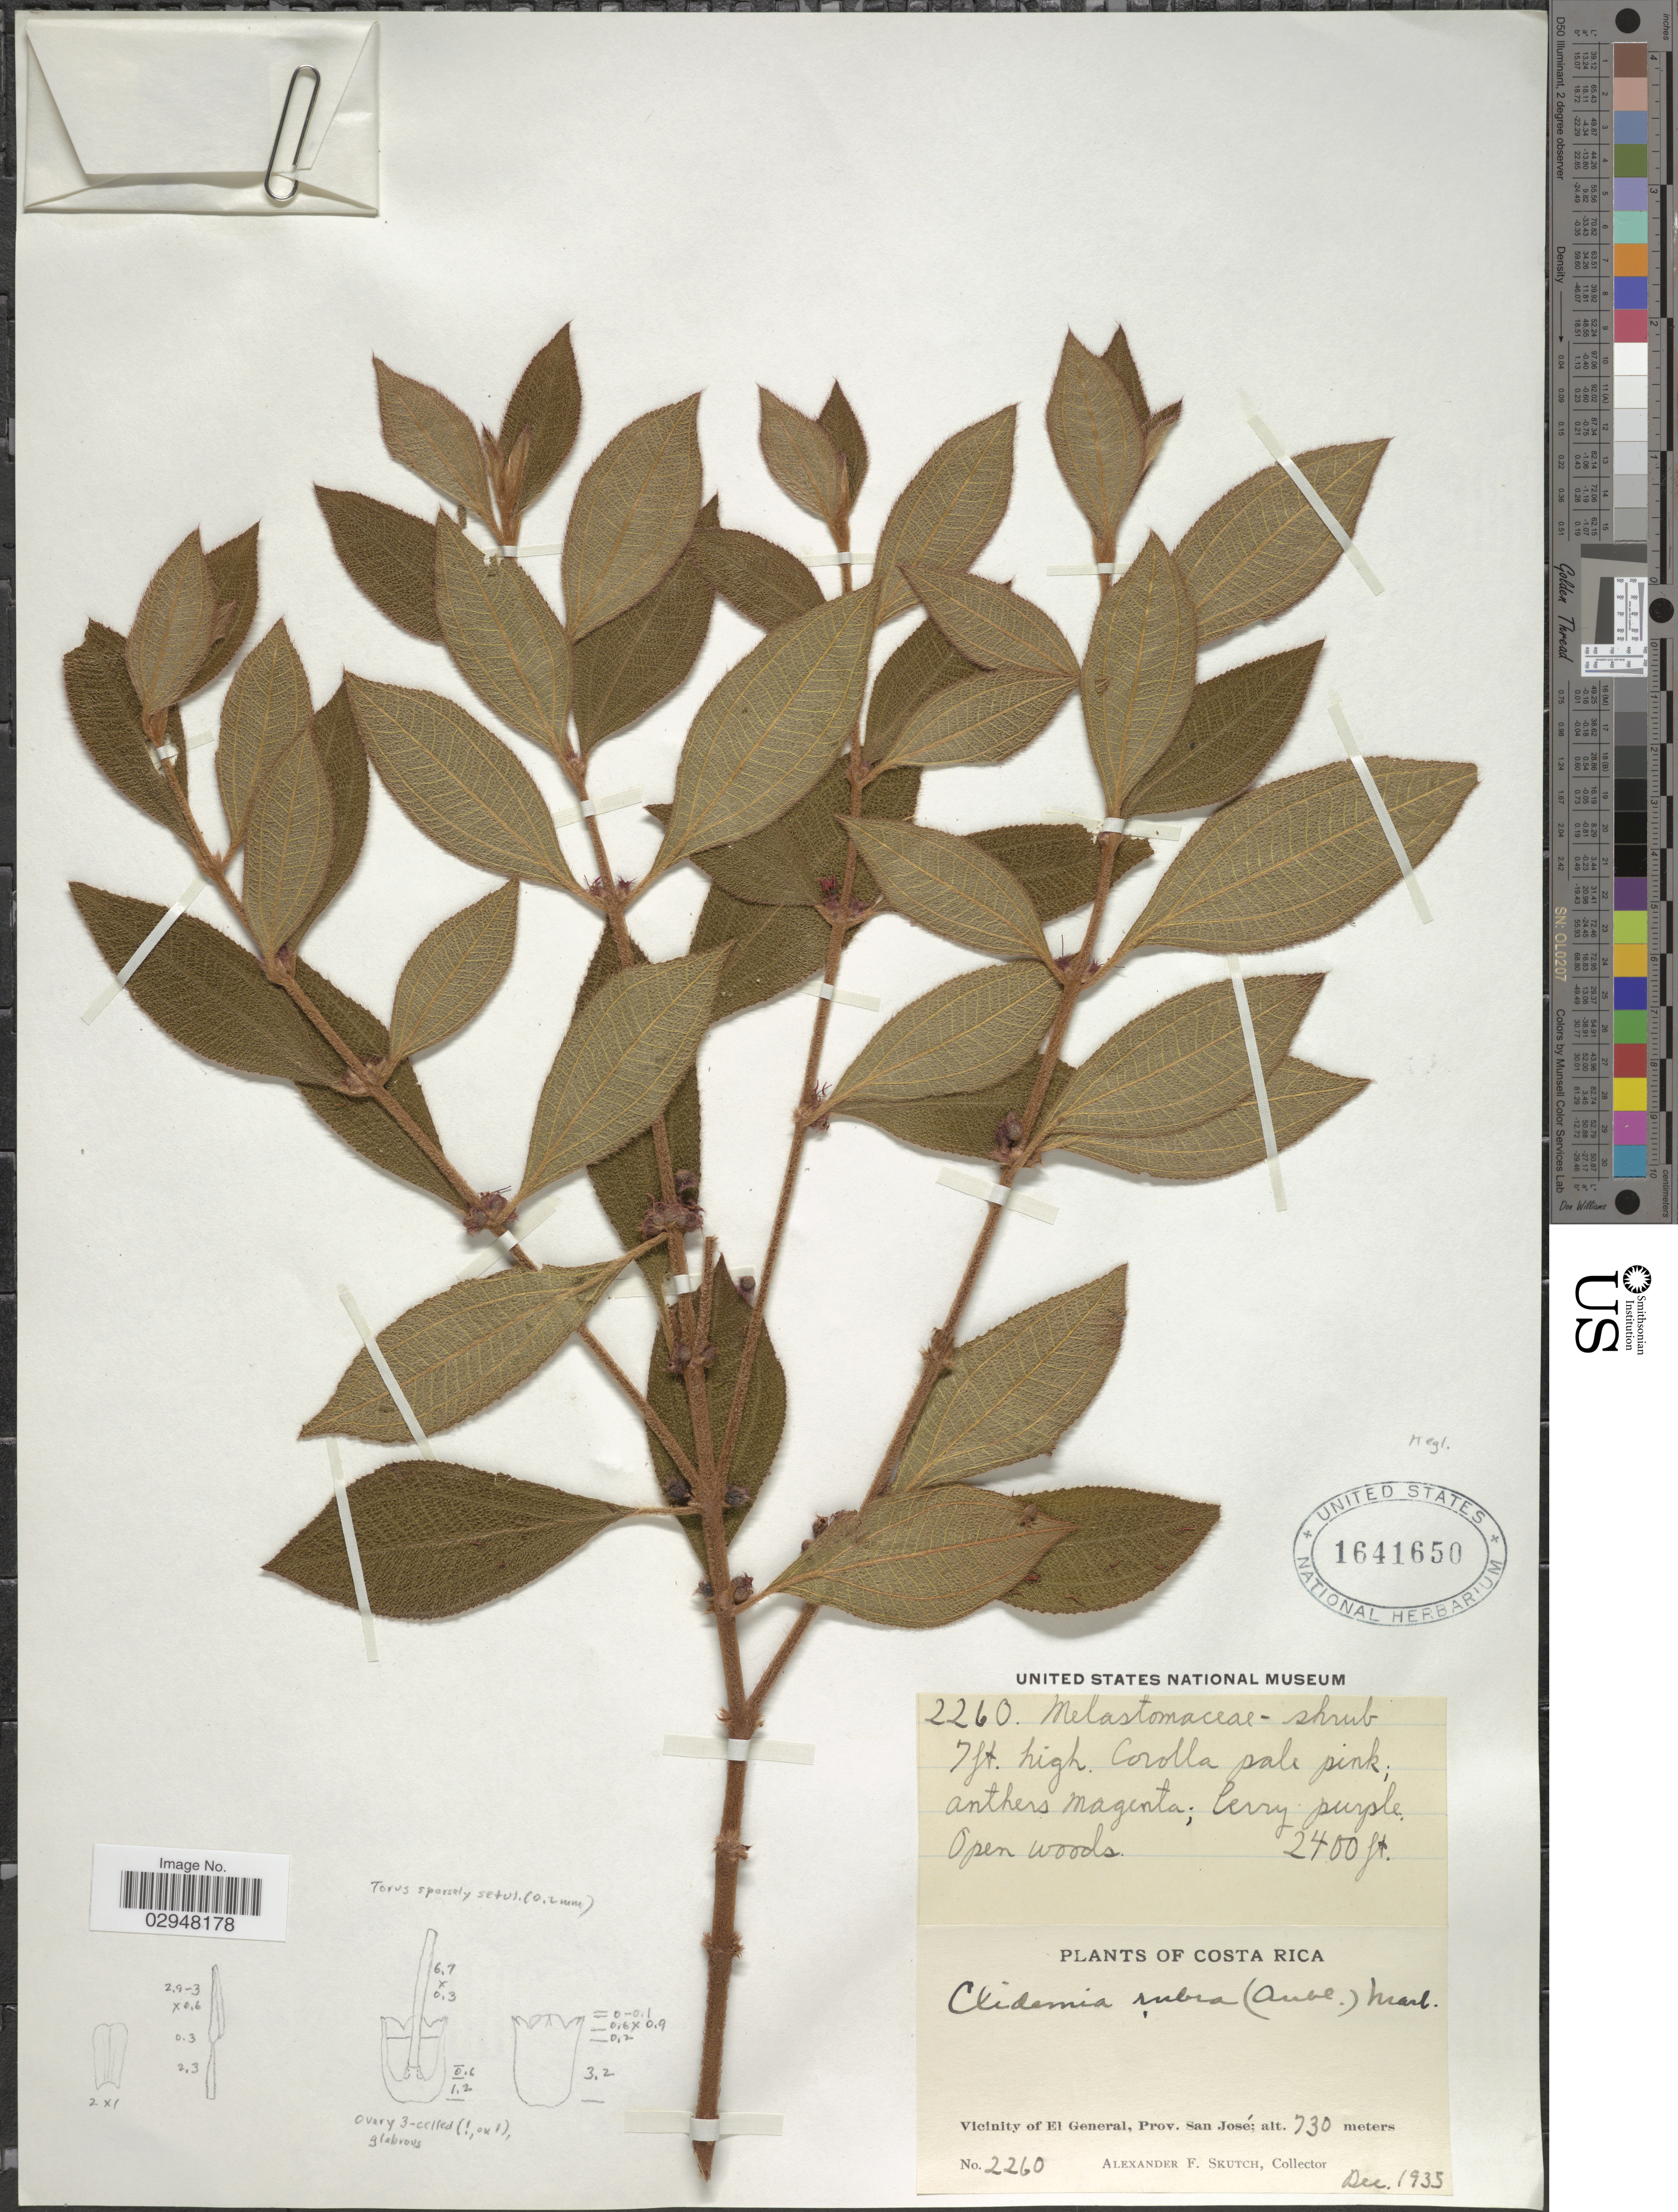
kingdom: Plantae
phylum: Tracheophyta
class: Magnoliopsida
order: Myrtales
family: Melastomataceae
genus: Clidemia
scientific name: Clidemia rubra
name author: (Aubl.) Mart.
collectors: A. F. Skutch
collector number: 2260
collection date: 1935-12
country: Costa Rica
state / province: San José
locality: Vicinity of El General.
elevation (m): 730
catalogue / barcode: US 1641650